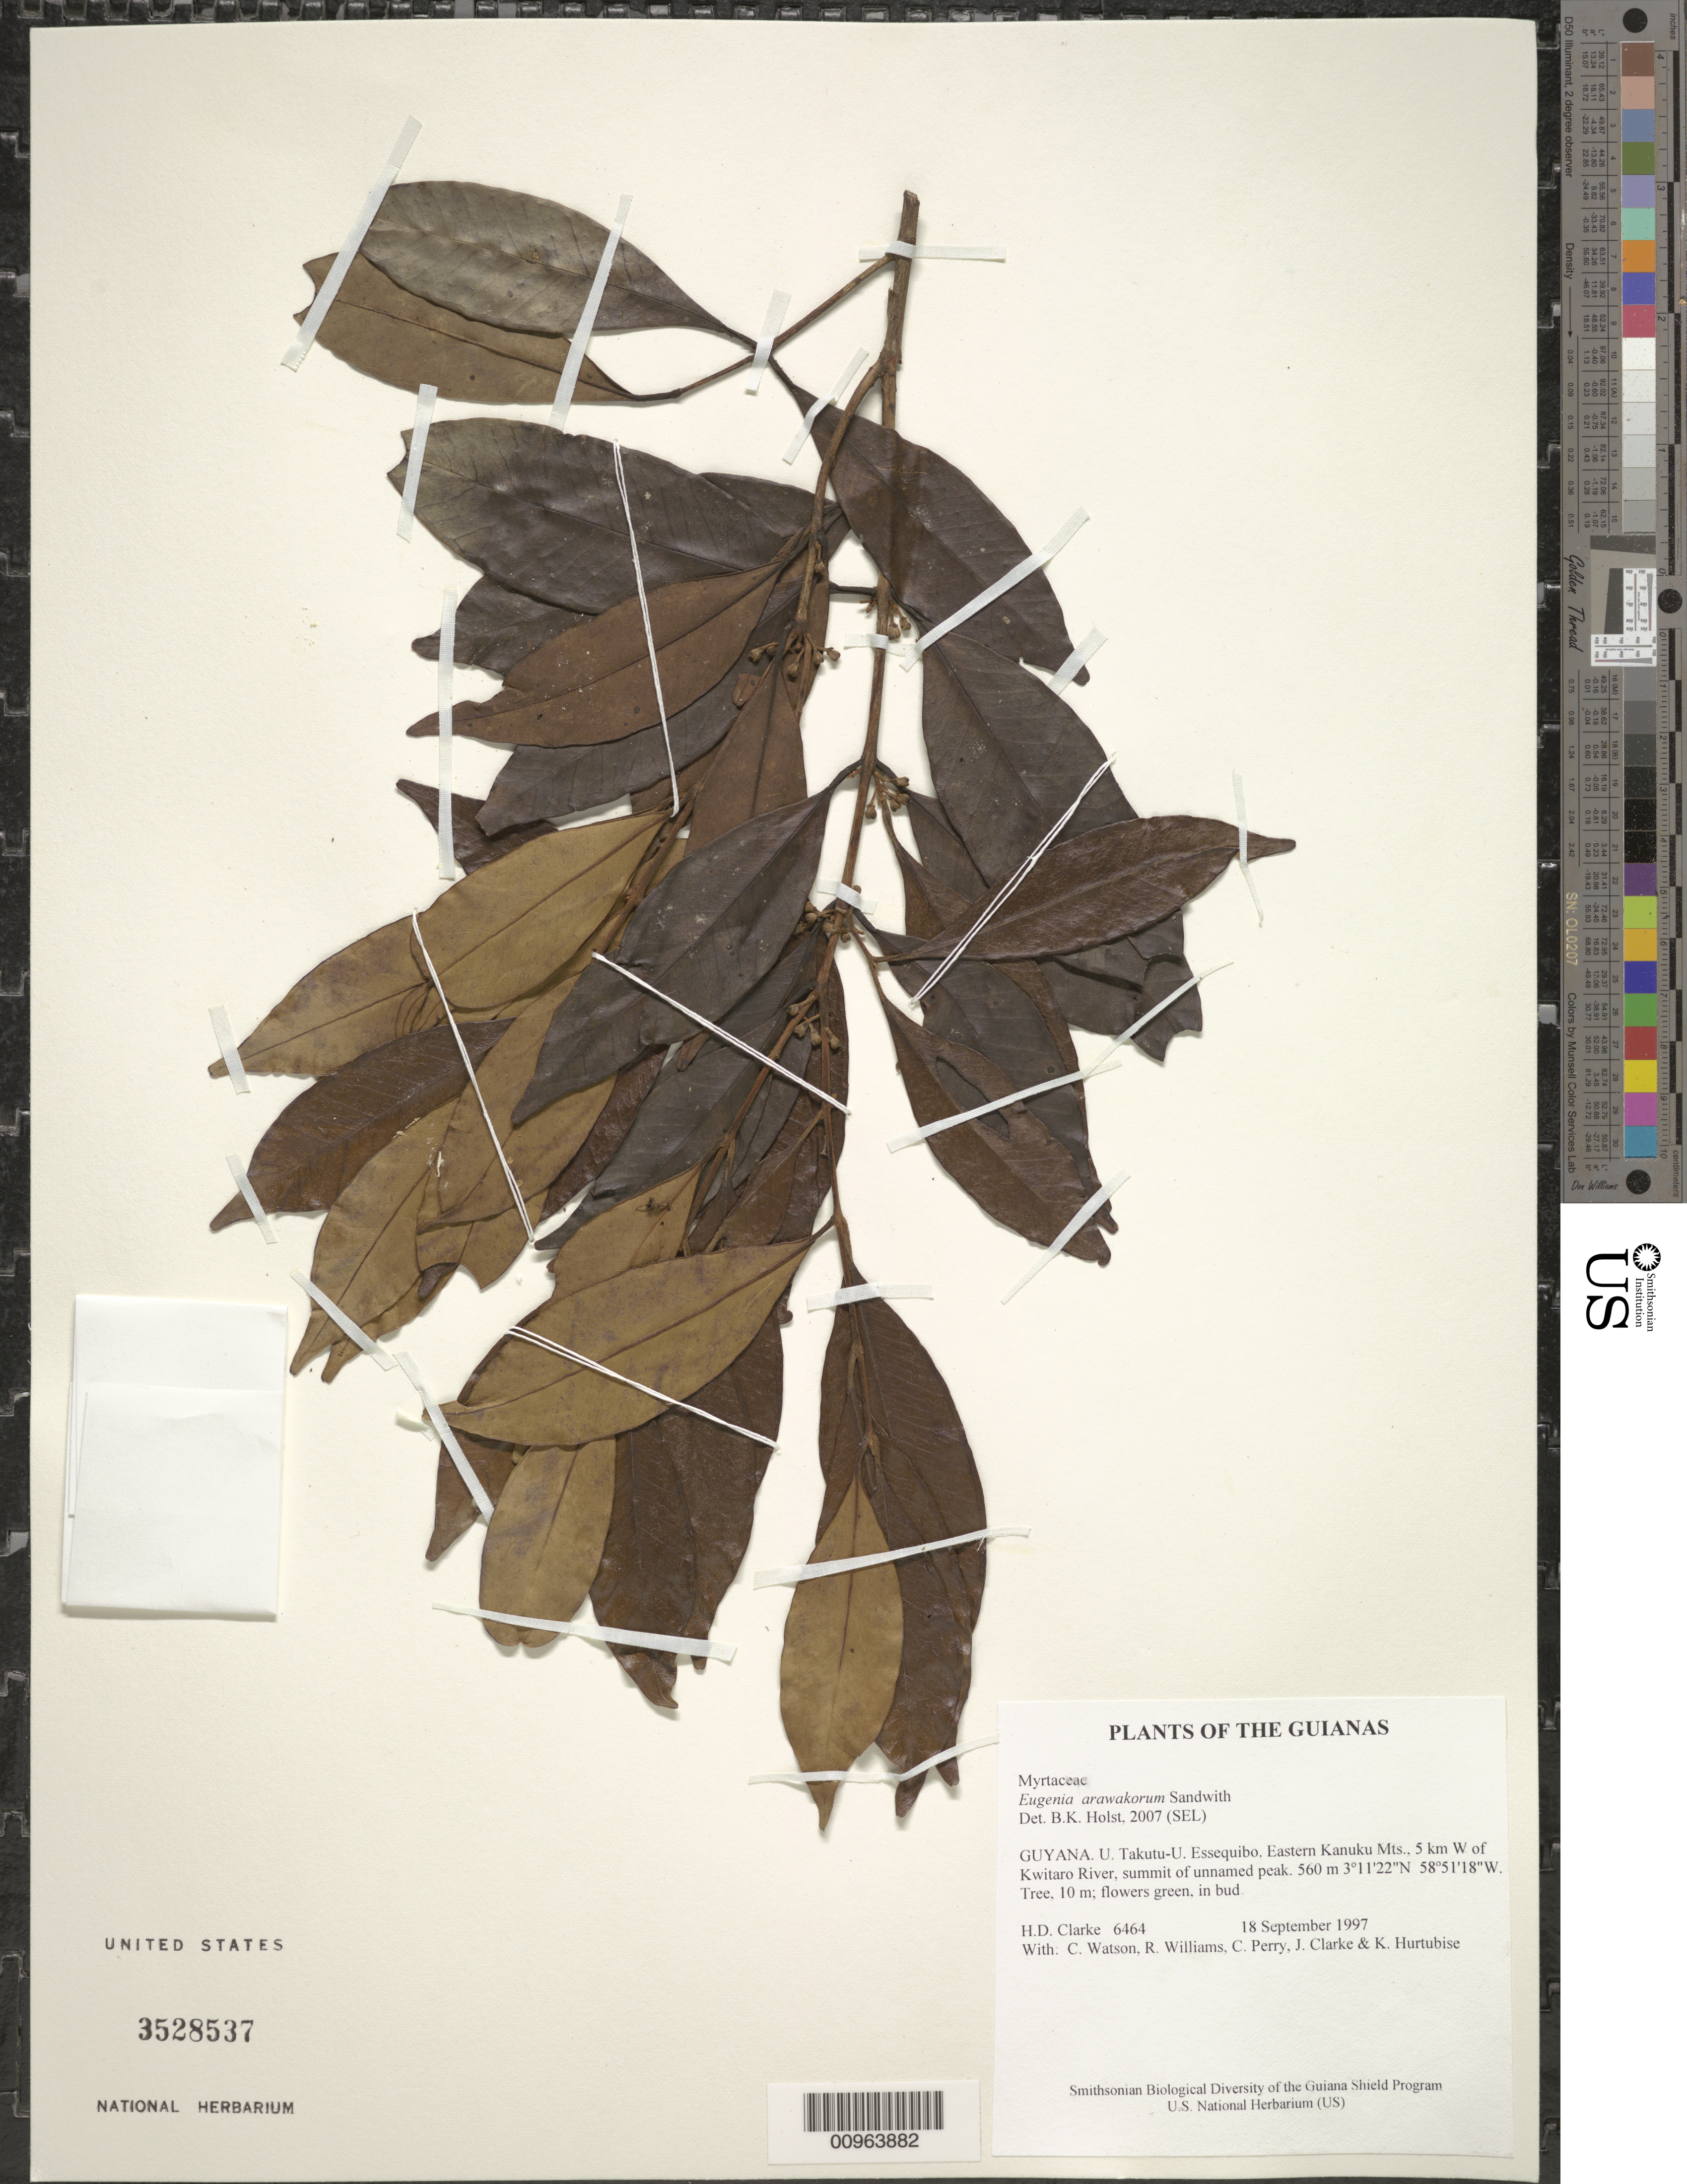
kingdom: Plantae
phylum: Tracheophyta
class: Magnoliopsida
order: Myrtales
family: Myrtaceae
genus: Eugenia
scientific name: Eugenia arawakorum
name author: Sandwith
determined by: Holst, Bruce K.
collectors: H. D. Clarke, C. Watson, R. Williams, C. Perry, J. Clarke & K. Hurtubise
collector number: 6464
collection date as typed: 18 September 1997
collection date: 1997-09-18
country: Guyana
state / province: U. Takutu-U. Essequibo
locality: Eastern Kanuku Mts., 5 km W of Kwitaro River, summit of unnamed peak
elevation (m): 560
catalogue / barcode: US 3528537